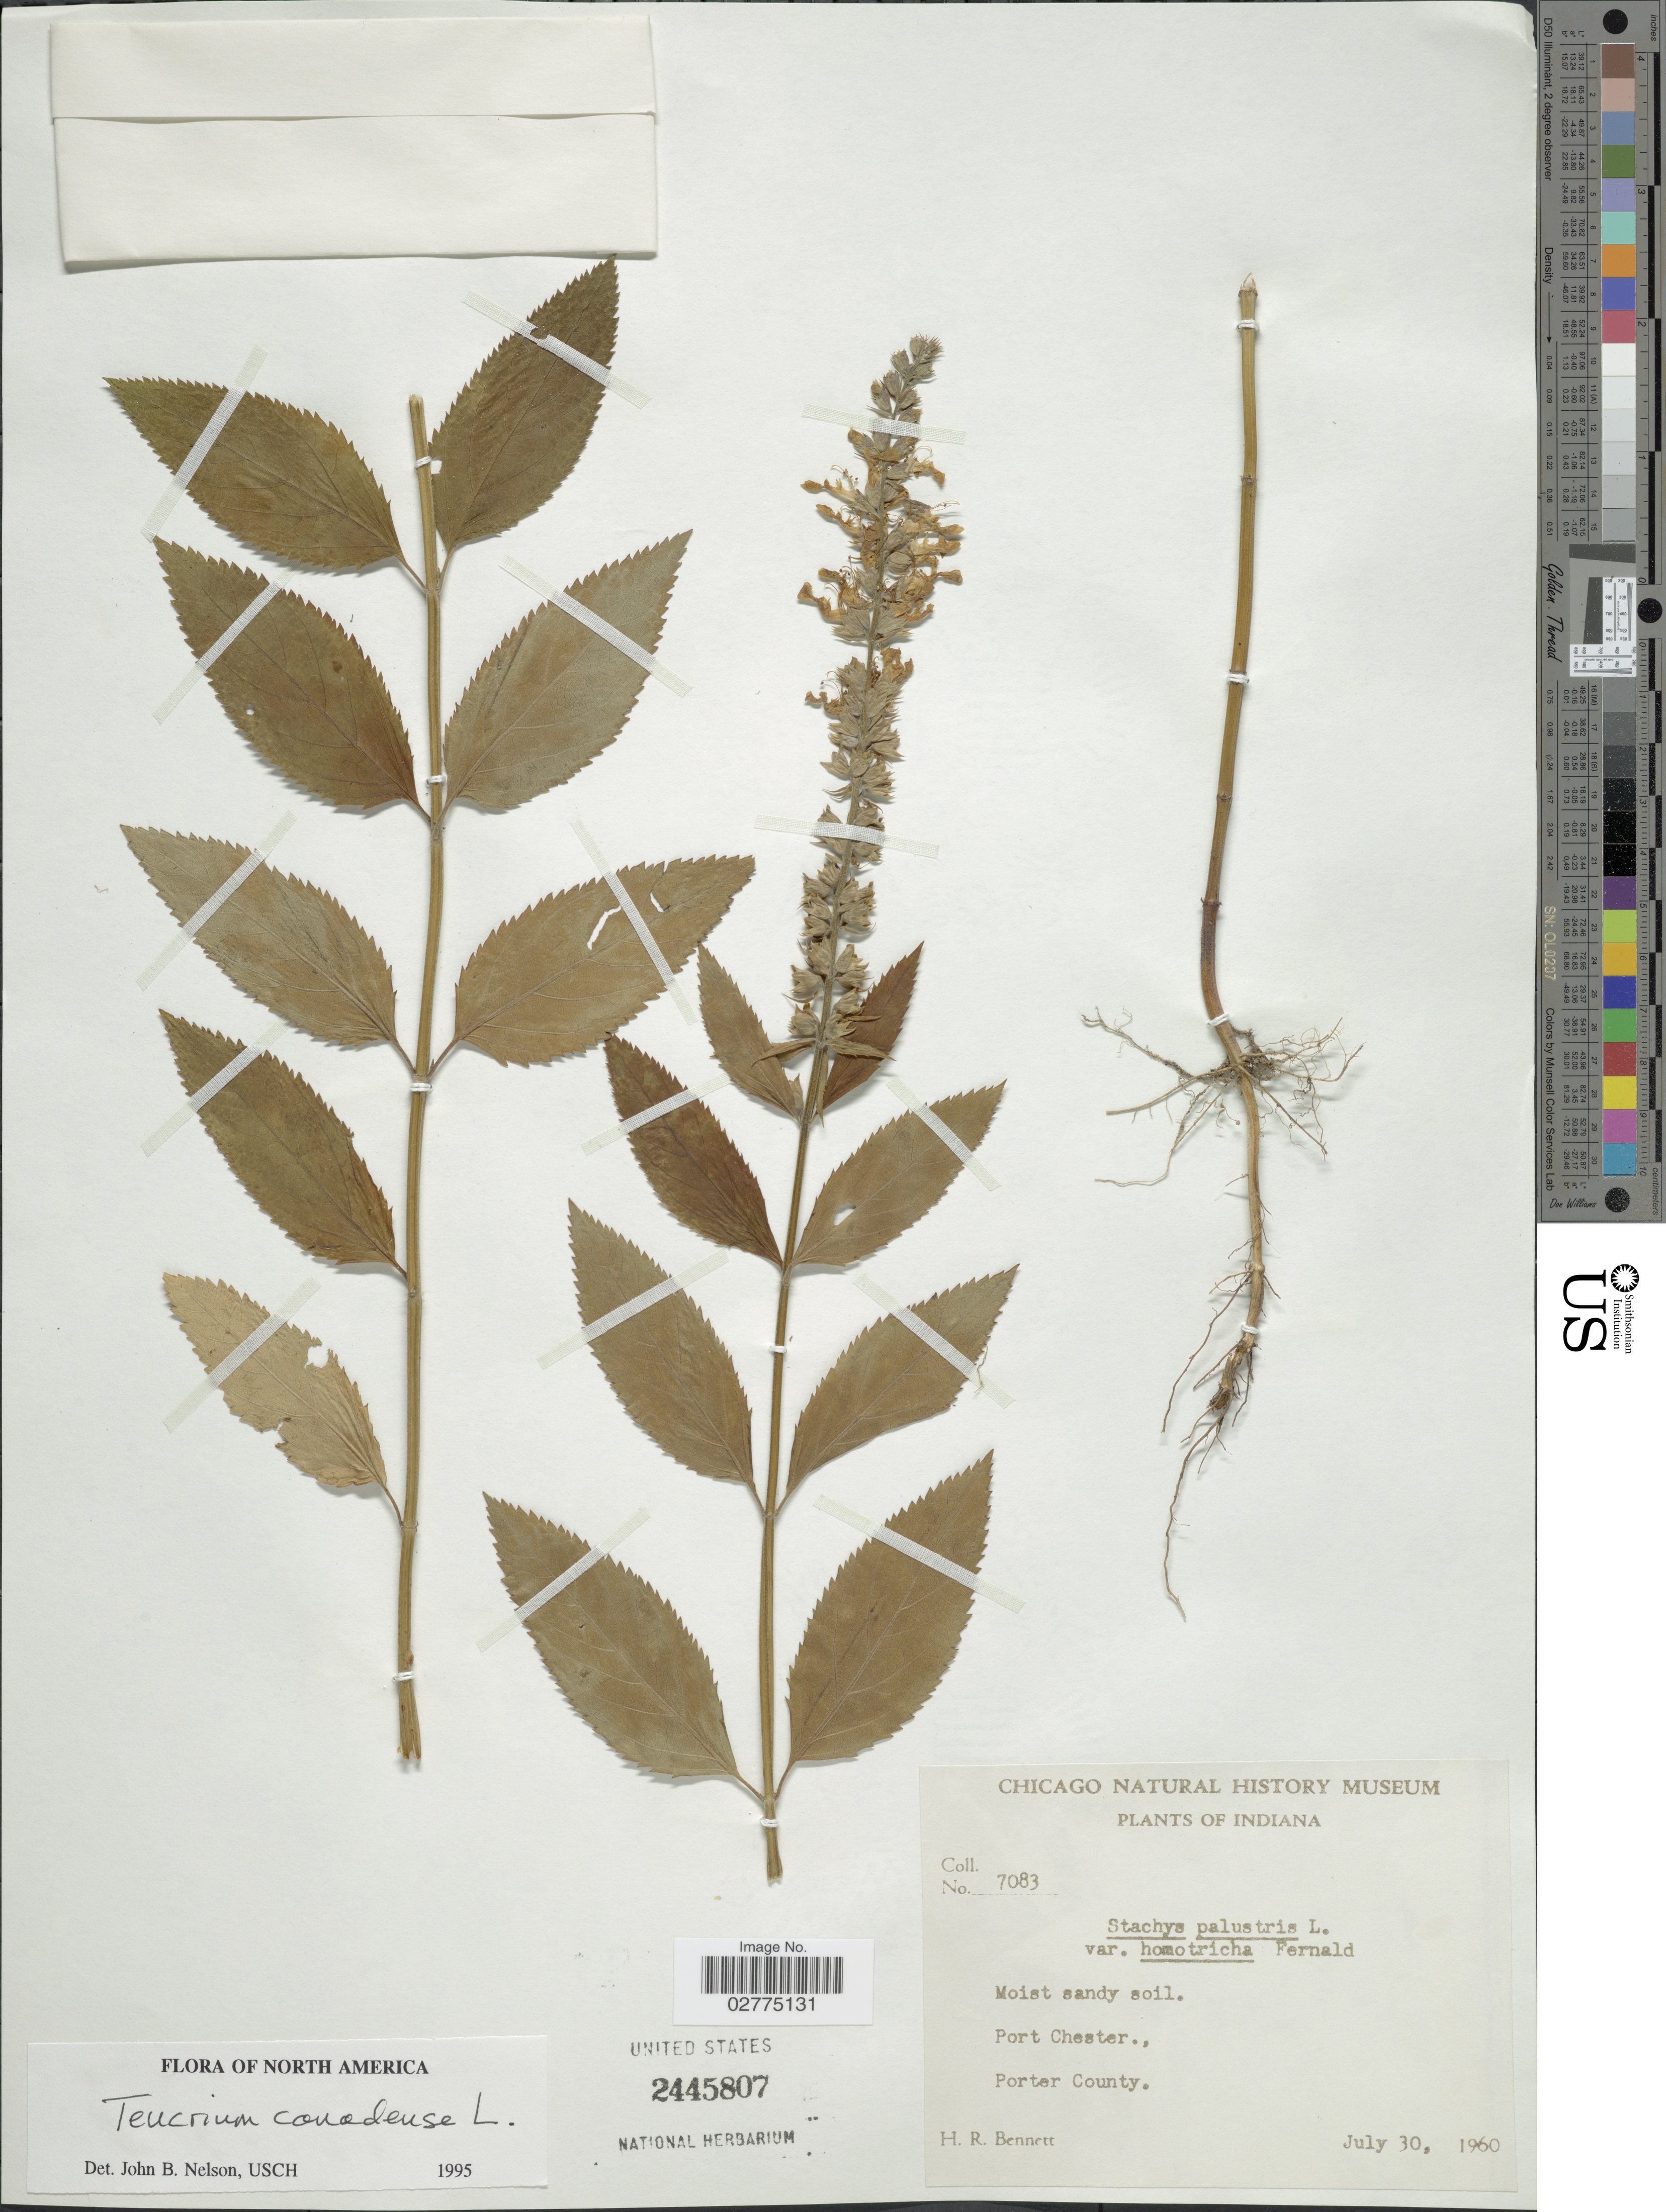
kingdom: Plantae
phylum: Tracheophyta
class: Magnoliopsida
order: Lamiales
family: Lamiaceae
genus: Teucrium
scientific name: Teucrium canadense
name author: L.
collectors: H. R. Bennett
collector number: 7083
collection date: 1960-07-30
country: United States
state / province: Indiana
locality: Port Chester, Porter County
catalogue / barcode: US 2445807